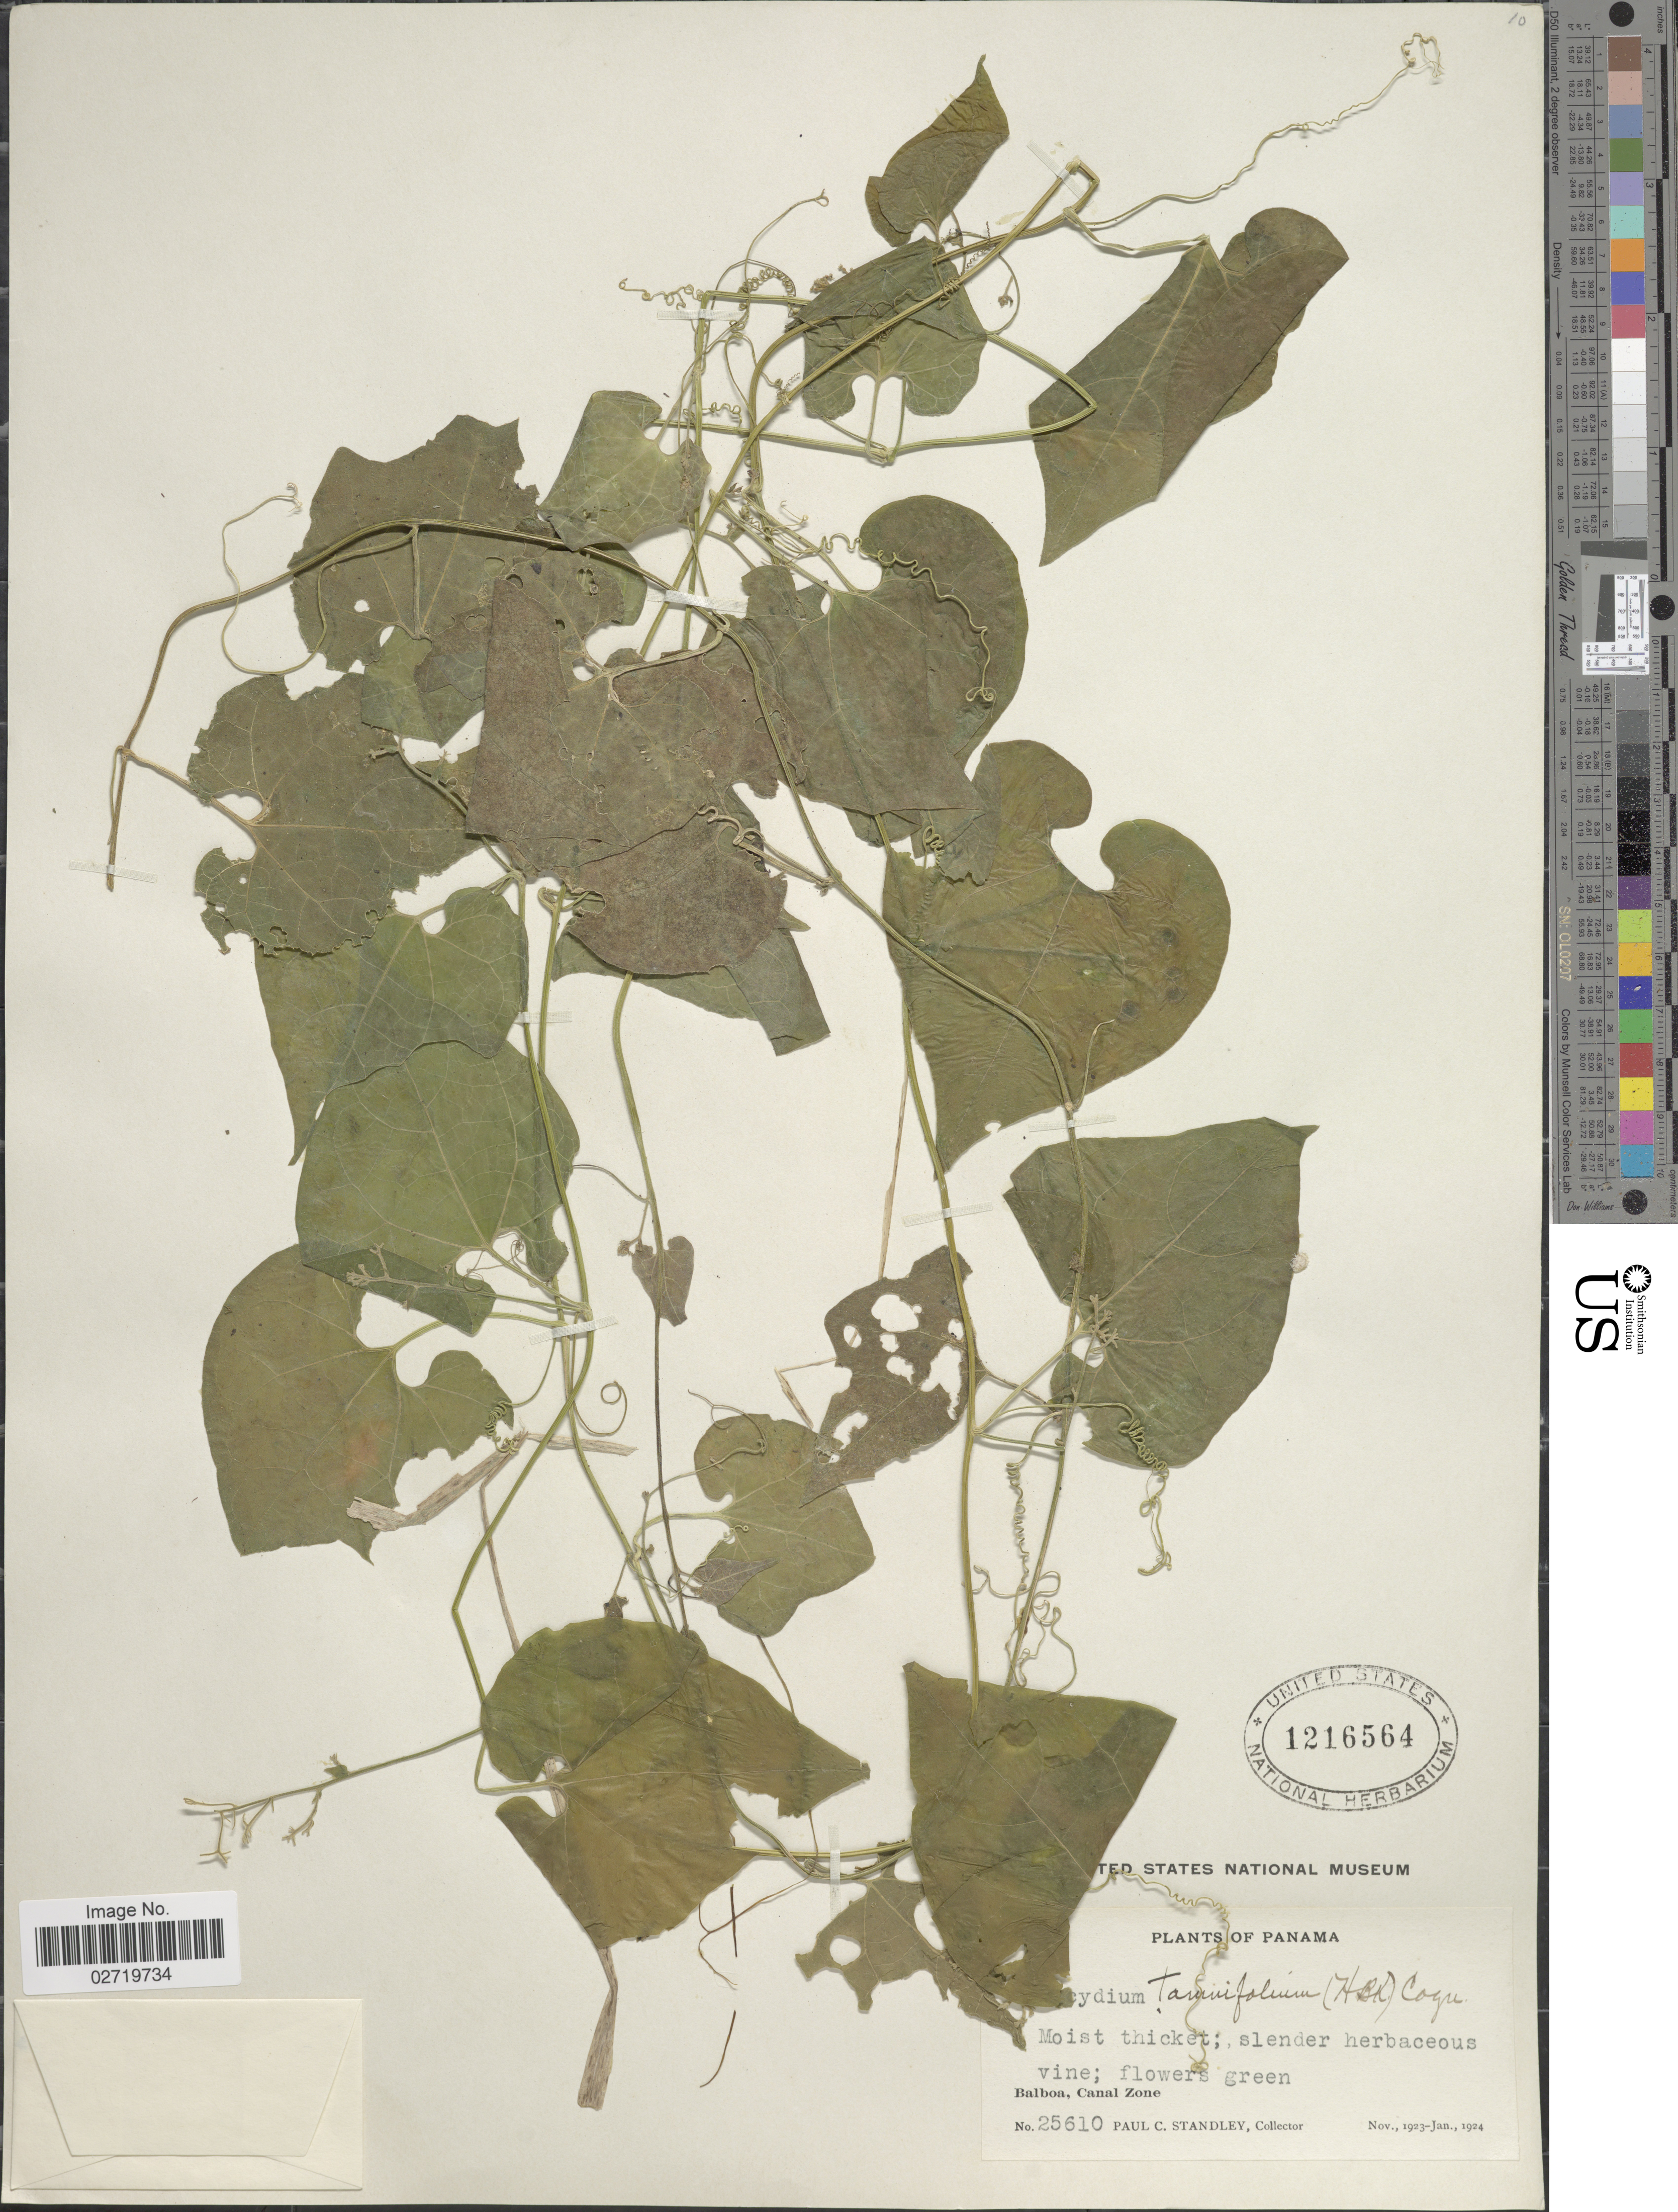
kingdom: Plantae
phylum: Tracheophyta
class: Magnoliopsida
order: Cucurbitales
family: Cucurbitaceae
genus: Sicydium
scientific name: Sicydium tamnifolium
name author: (Kunth) Cogn.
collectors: P. C. Standley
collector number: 25610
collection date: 1923-11/1924-01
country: Panama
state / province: Colón / Panamá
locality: Balboa, Canal Zone.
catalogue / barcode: US 1216564